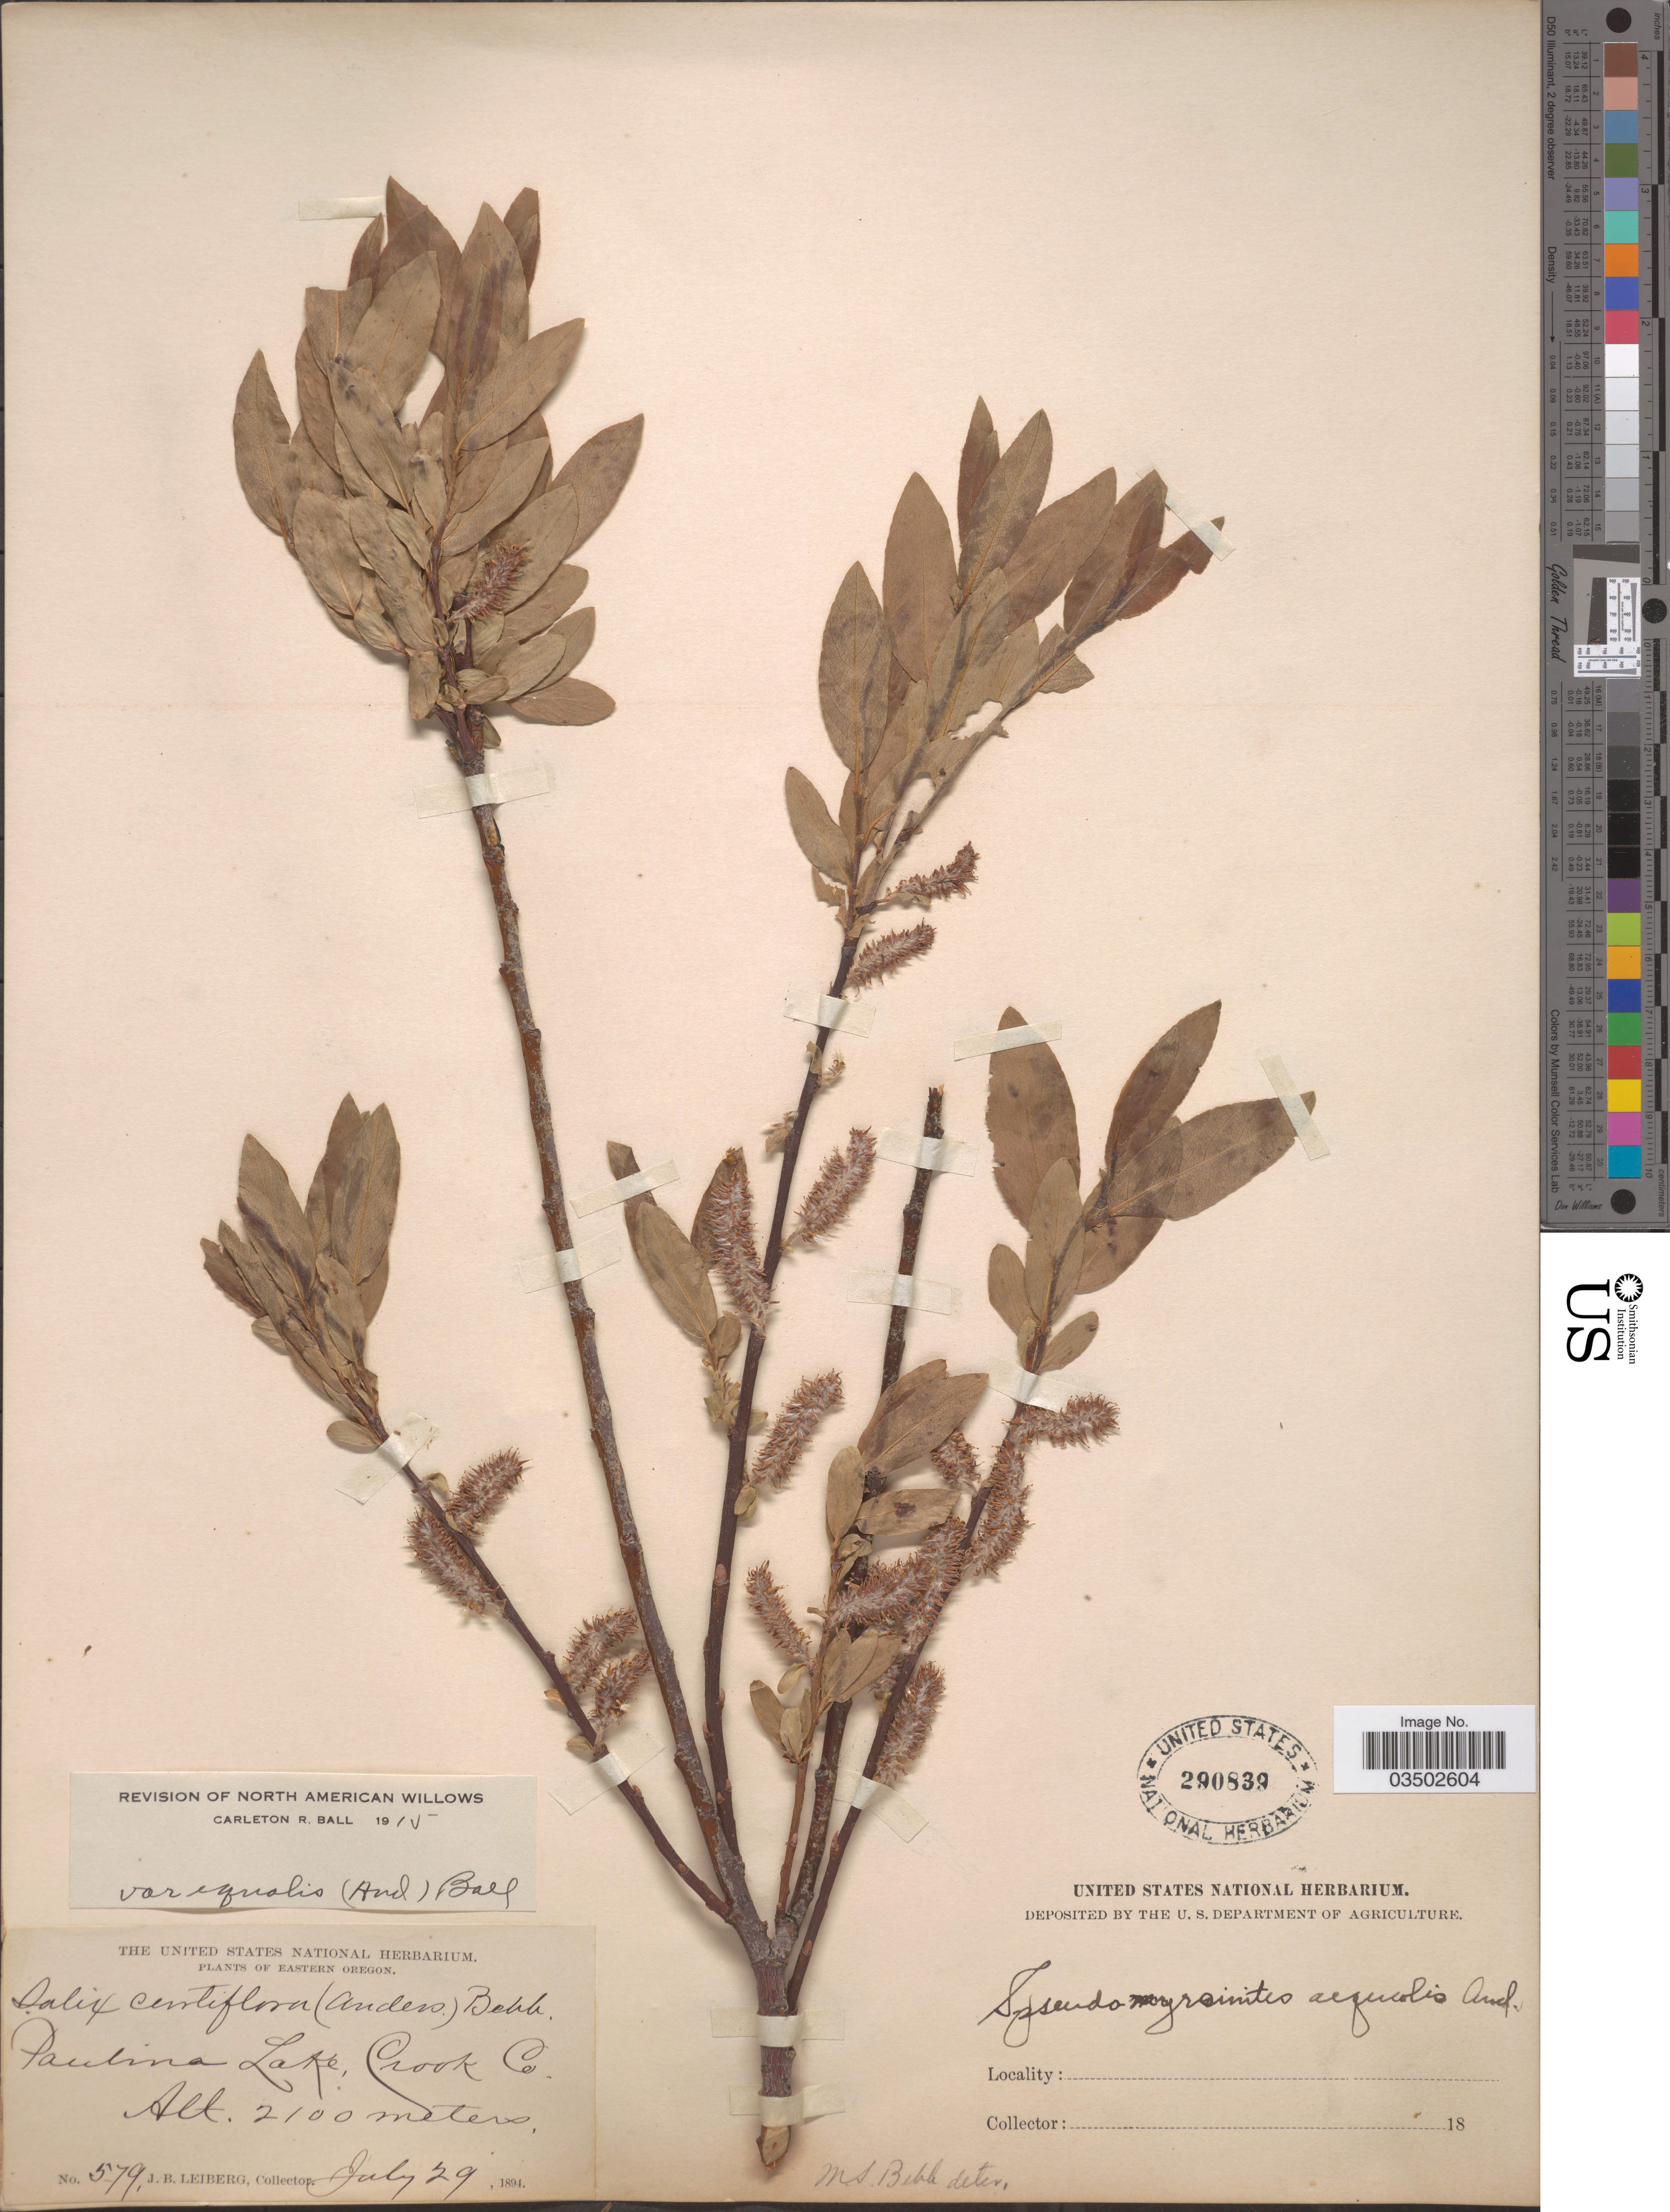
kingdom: Plantae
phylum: Tracheophyta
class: Magnoliopsida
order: Malpighiales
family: Salicaceae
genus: Salix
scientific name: Salix pseudocordata var. aequalis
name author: (Andersson) C.R. Ball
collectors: J. B. Leiberg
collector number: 579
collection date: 1894-07-29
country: United States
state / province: Oregon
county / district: Deschutes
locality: Eastern Oregon. Paulina Lake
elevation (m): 2100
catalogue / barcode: US 290839